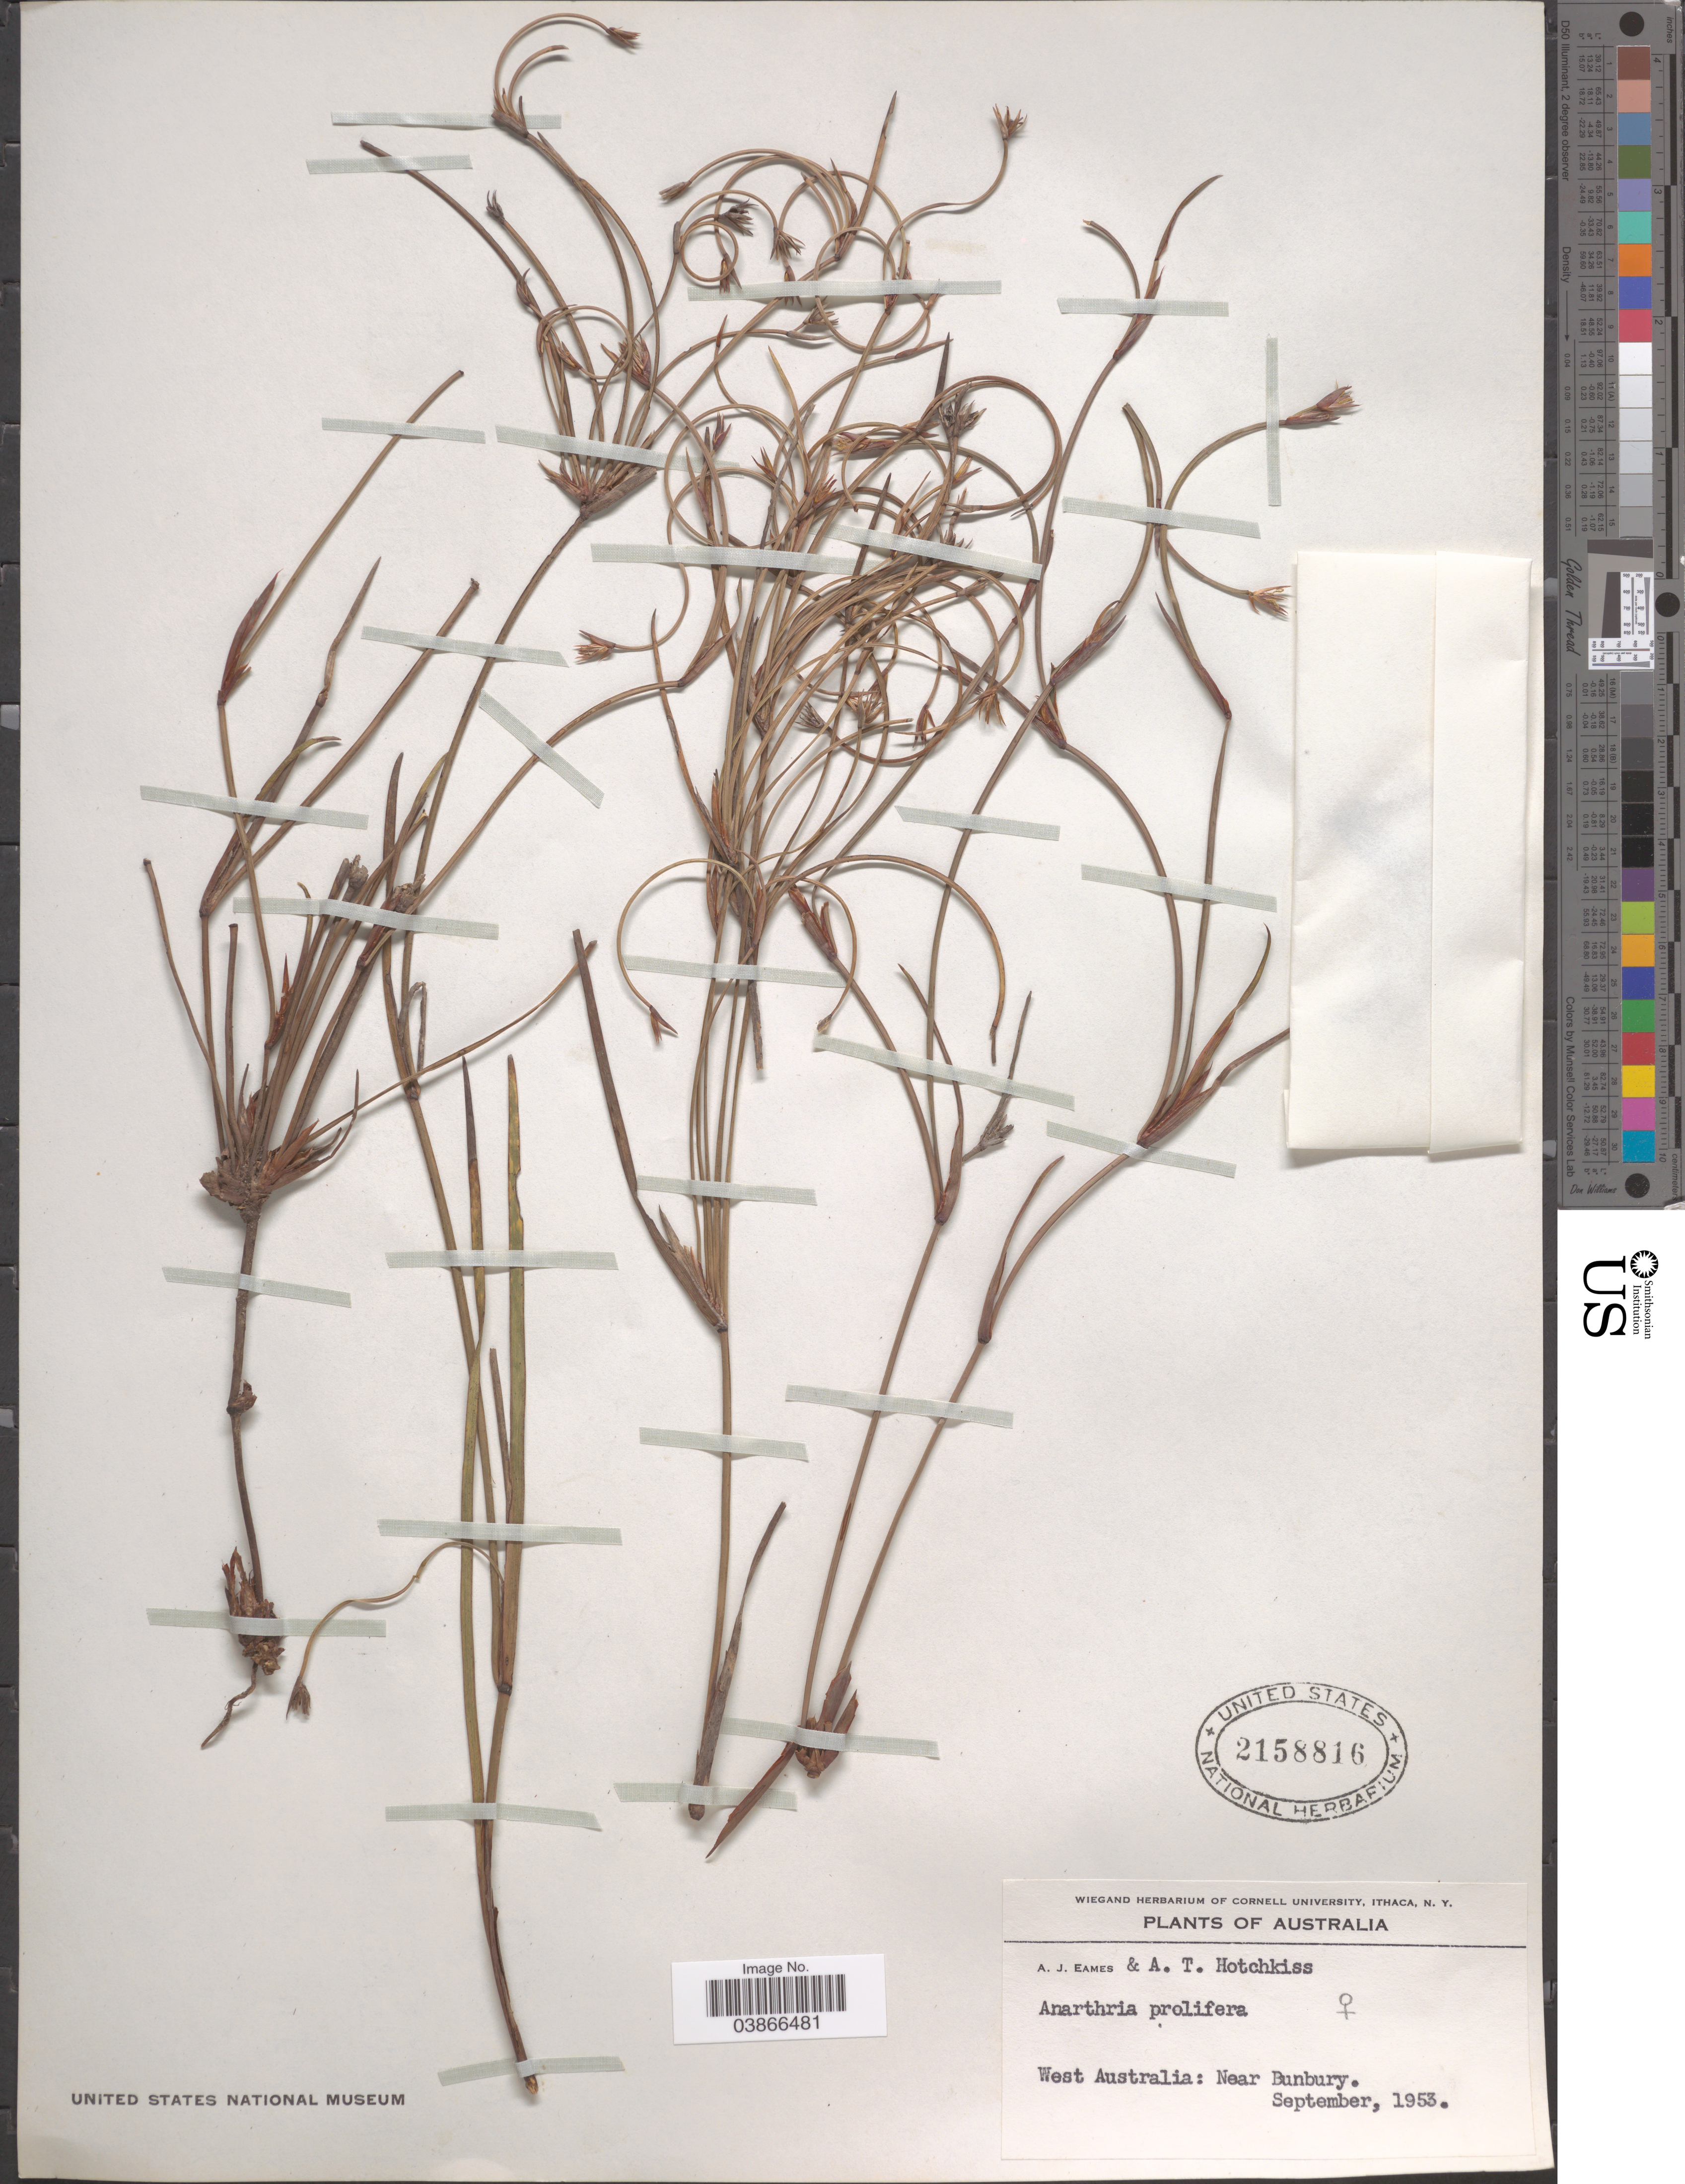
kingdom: Plantae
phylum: Tracheophyta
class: Liliopsida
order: Poales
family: Restionaceae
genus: Anarthria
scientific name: Anarthria prolifera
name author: R. Br.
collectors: A. J. Eames & A. Hotchkiss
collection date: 1953-09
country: Australia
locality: West Australia: Near Bunburry.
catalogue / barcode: US 2158816